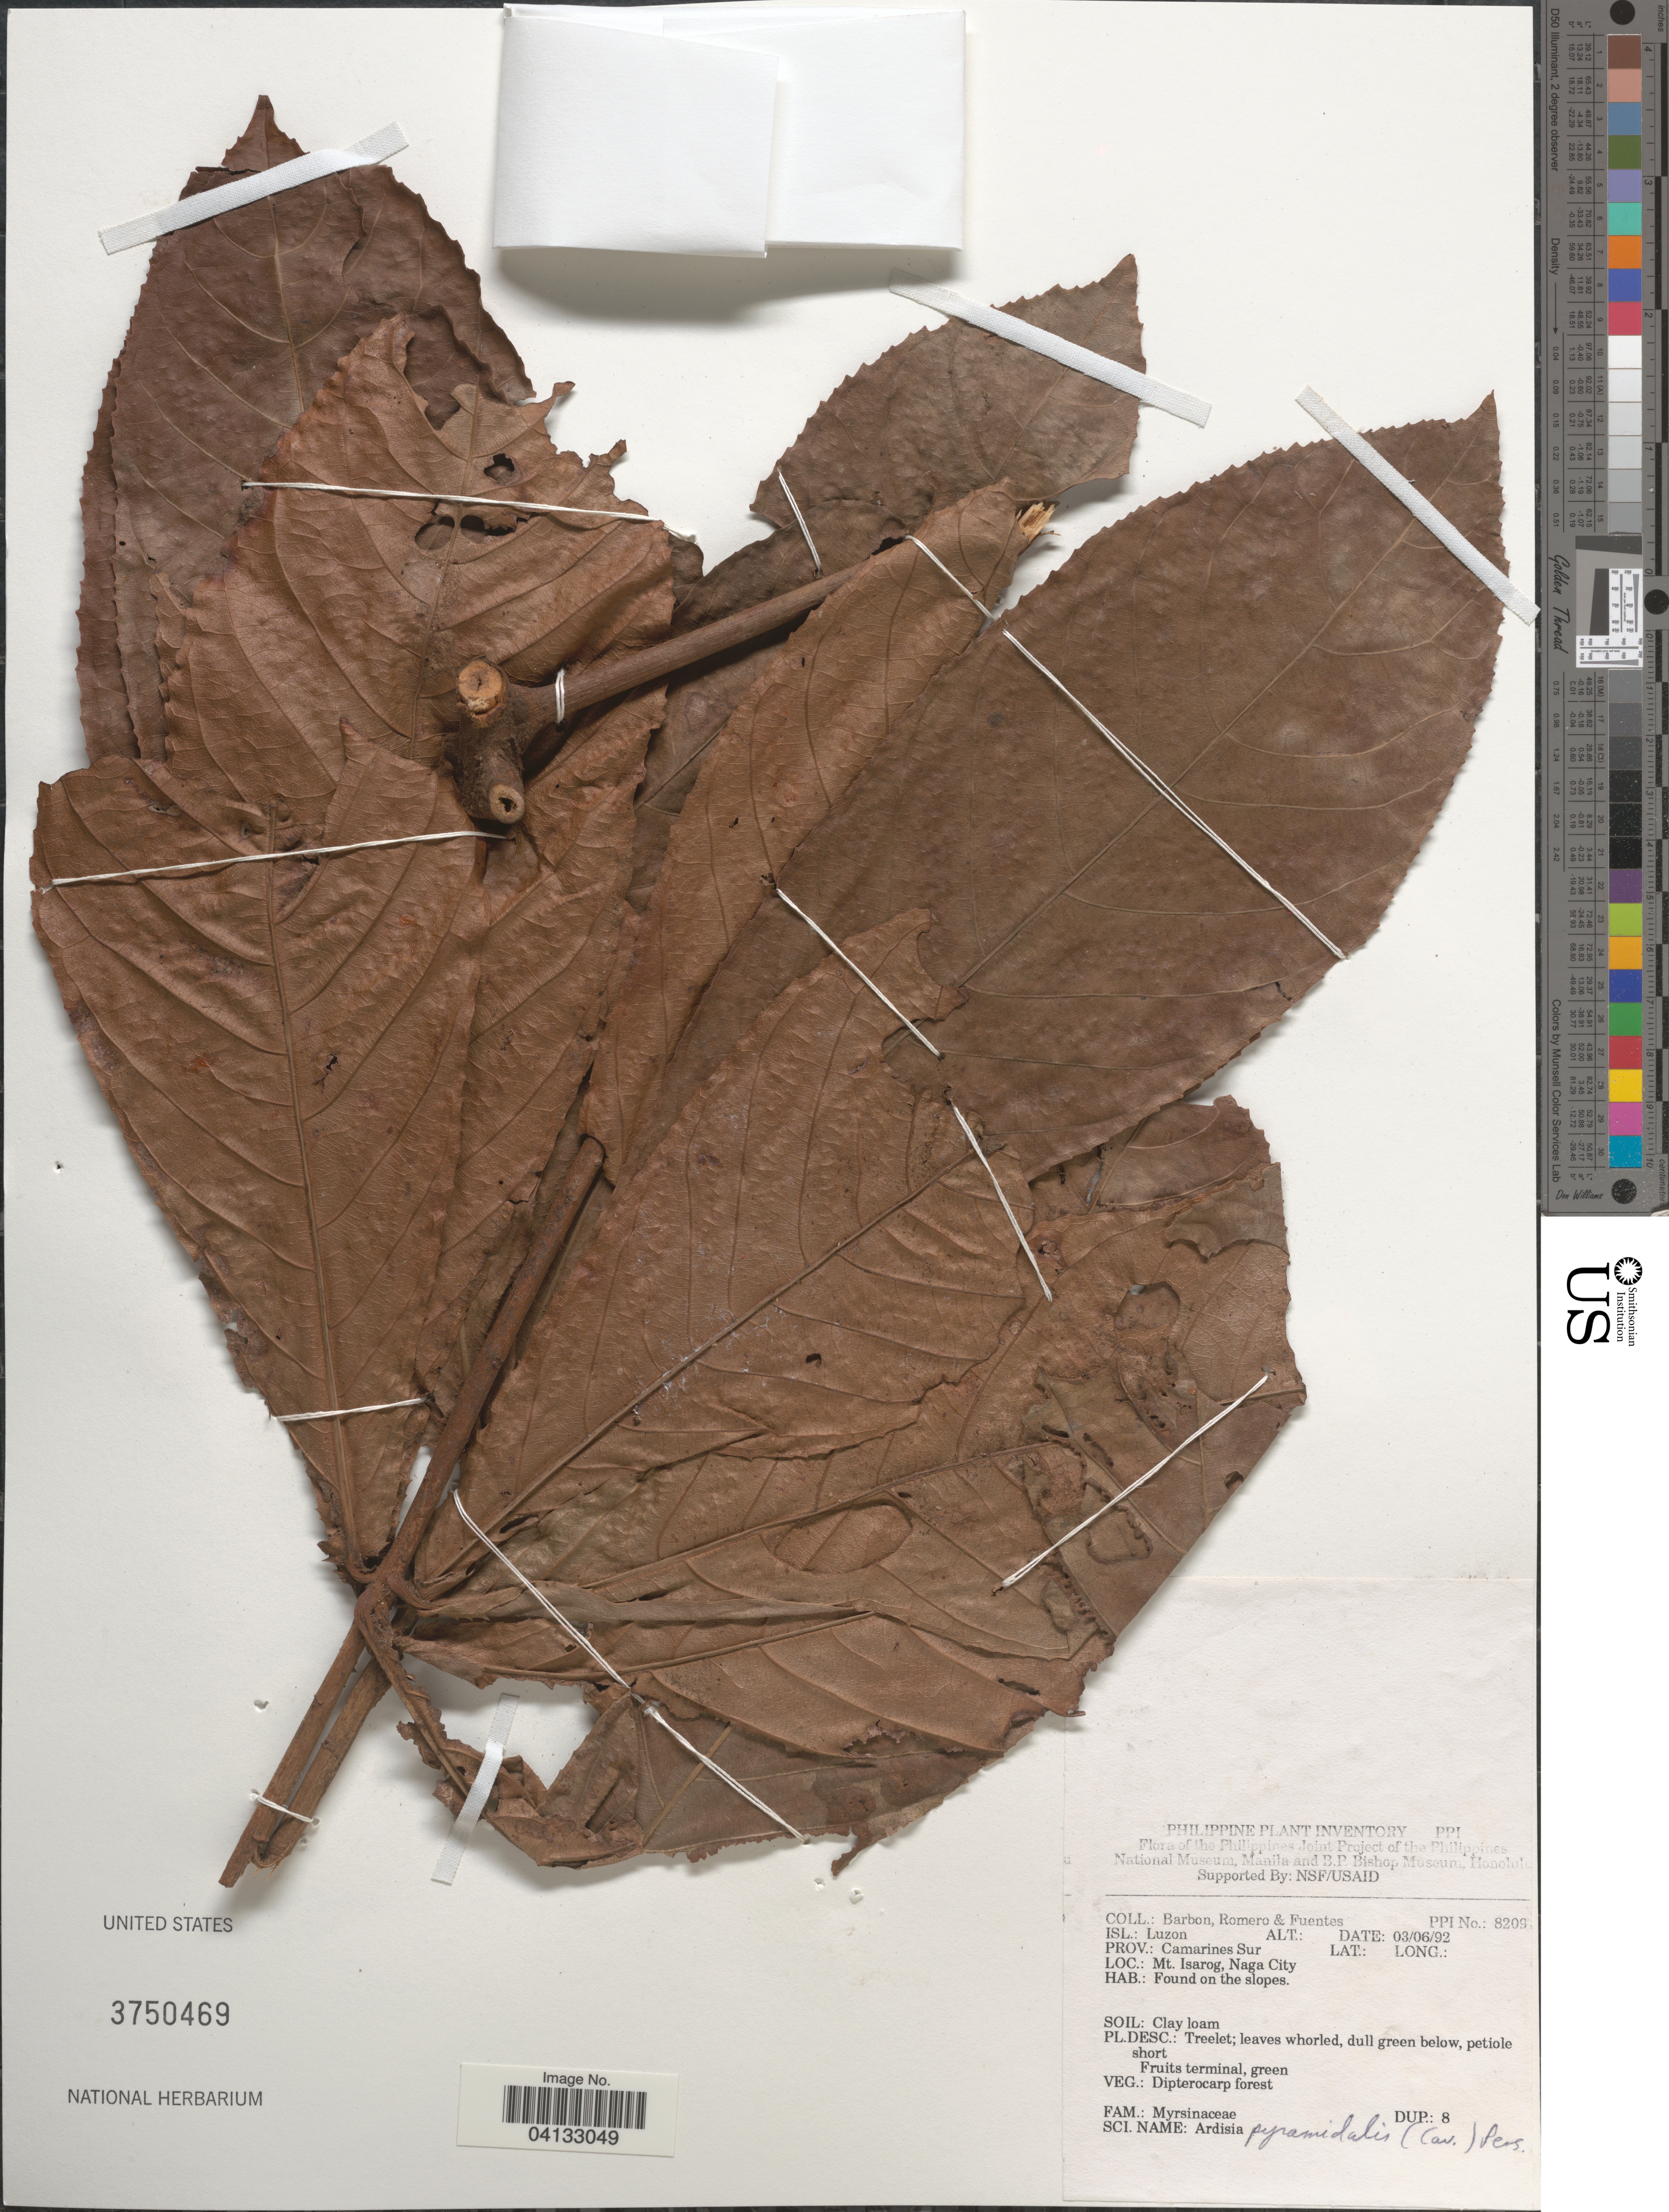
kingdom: Plantae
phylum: Tracheophyta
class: Magnoliopsida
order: Ericales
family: Primulaceae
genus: Ardisia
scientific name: Ardisia pyramidalis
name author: (Cav.) Pers.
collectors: Barbon, -. Romero & -. Fuentes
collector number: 8209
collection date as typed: Transcribed d/m/y: 3/6/92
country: Philippines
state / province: Bicol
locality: Isl.: Luzon. Prov.: Camarines Sur. Mt. Isarog, Naga City.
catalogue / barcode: US 3750469